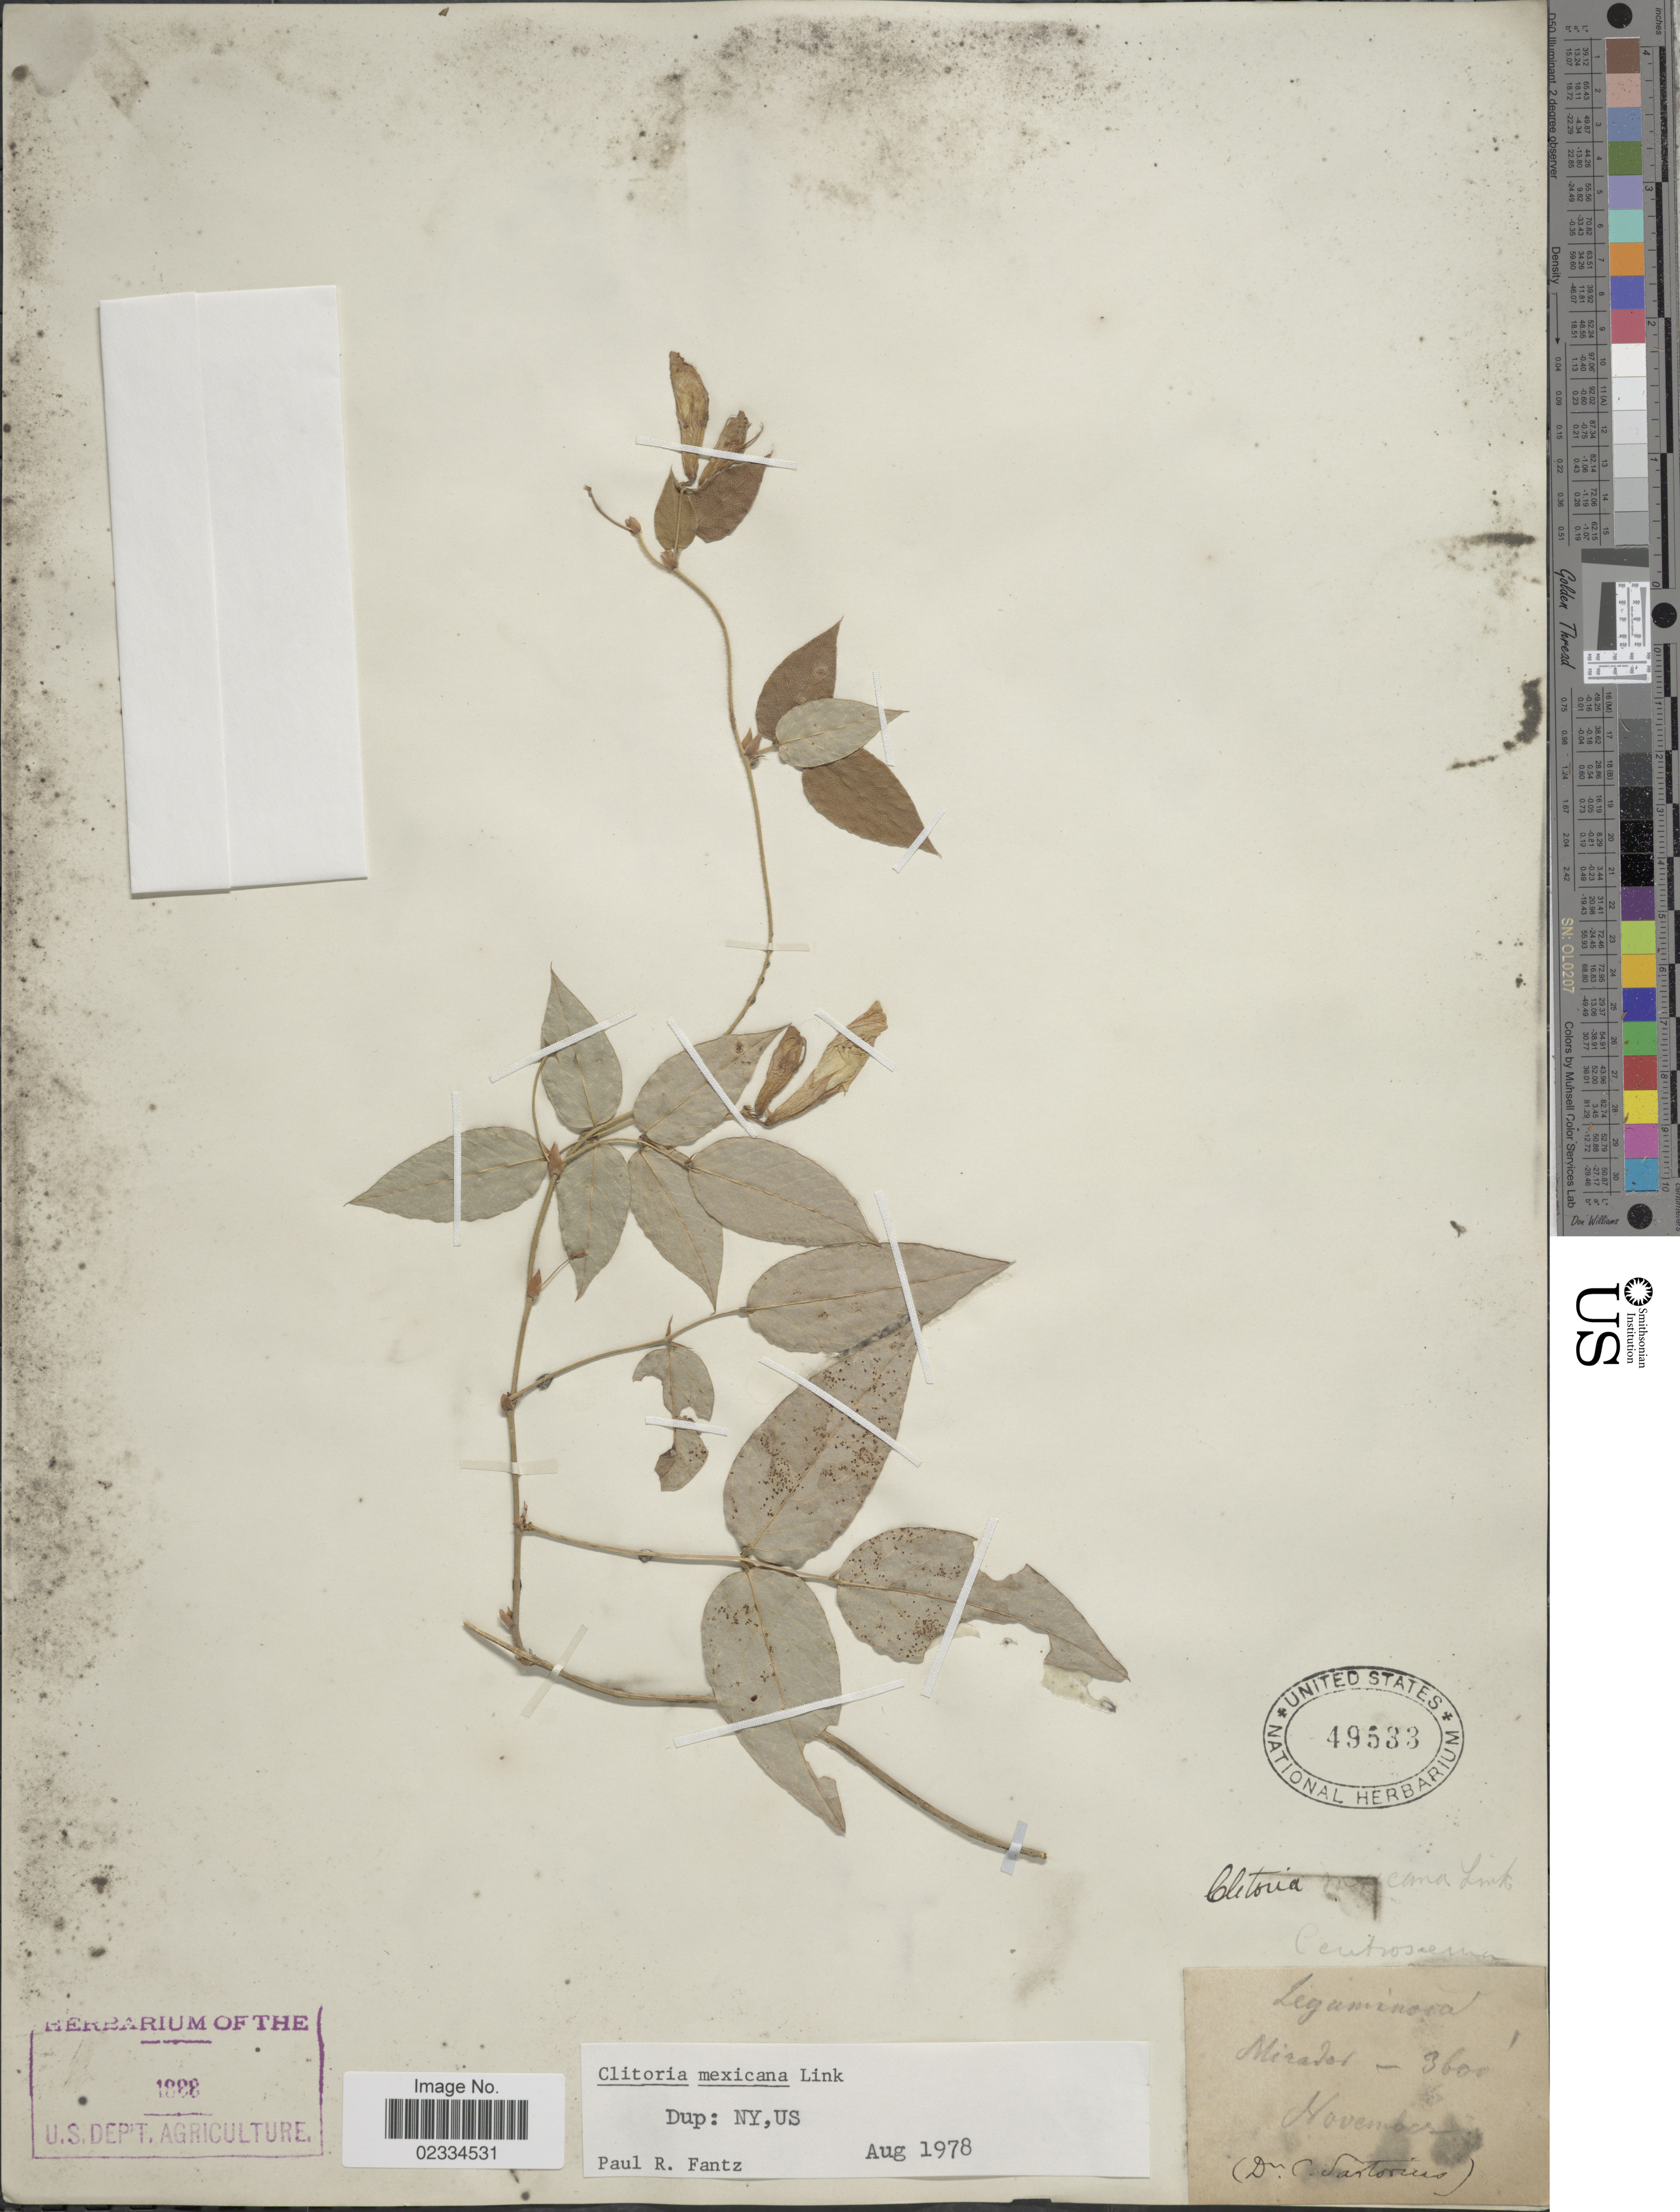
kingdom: Plantae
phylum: Tracheophyta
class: Magnoliopsida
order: Fabales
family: Fabaceae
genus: Clitoria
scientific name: Clitoria mexicana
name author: Link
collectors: C. Sartorius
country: Mexico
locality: Mirador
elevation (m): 1097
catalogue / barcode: US 49533